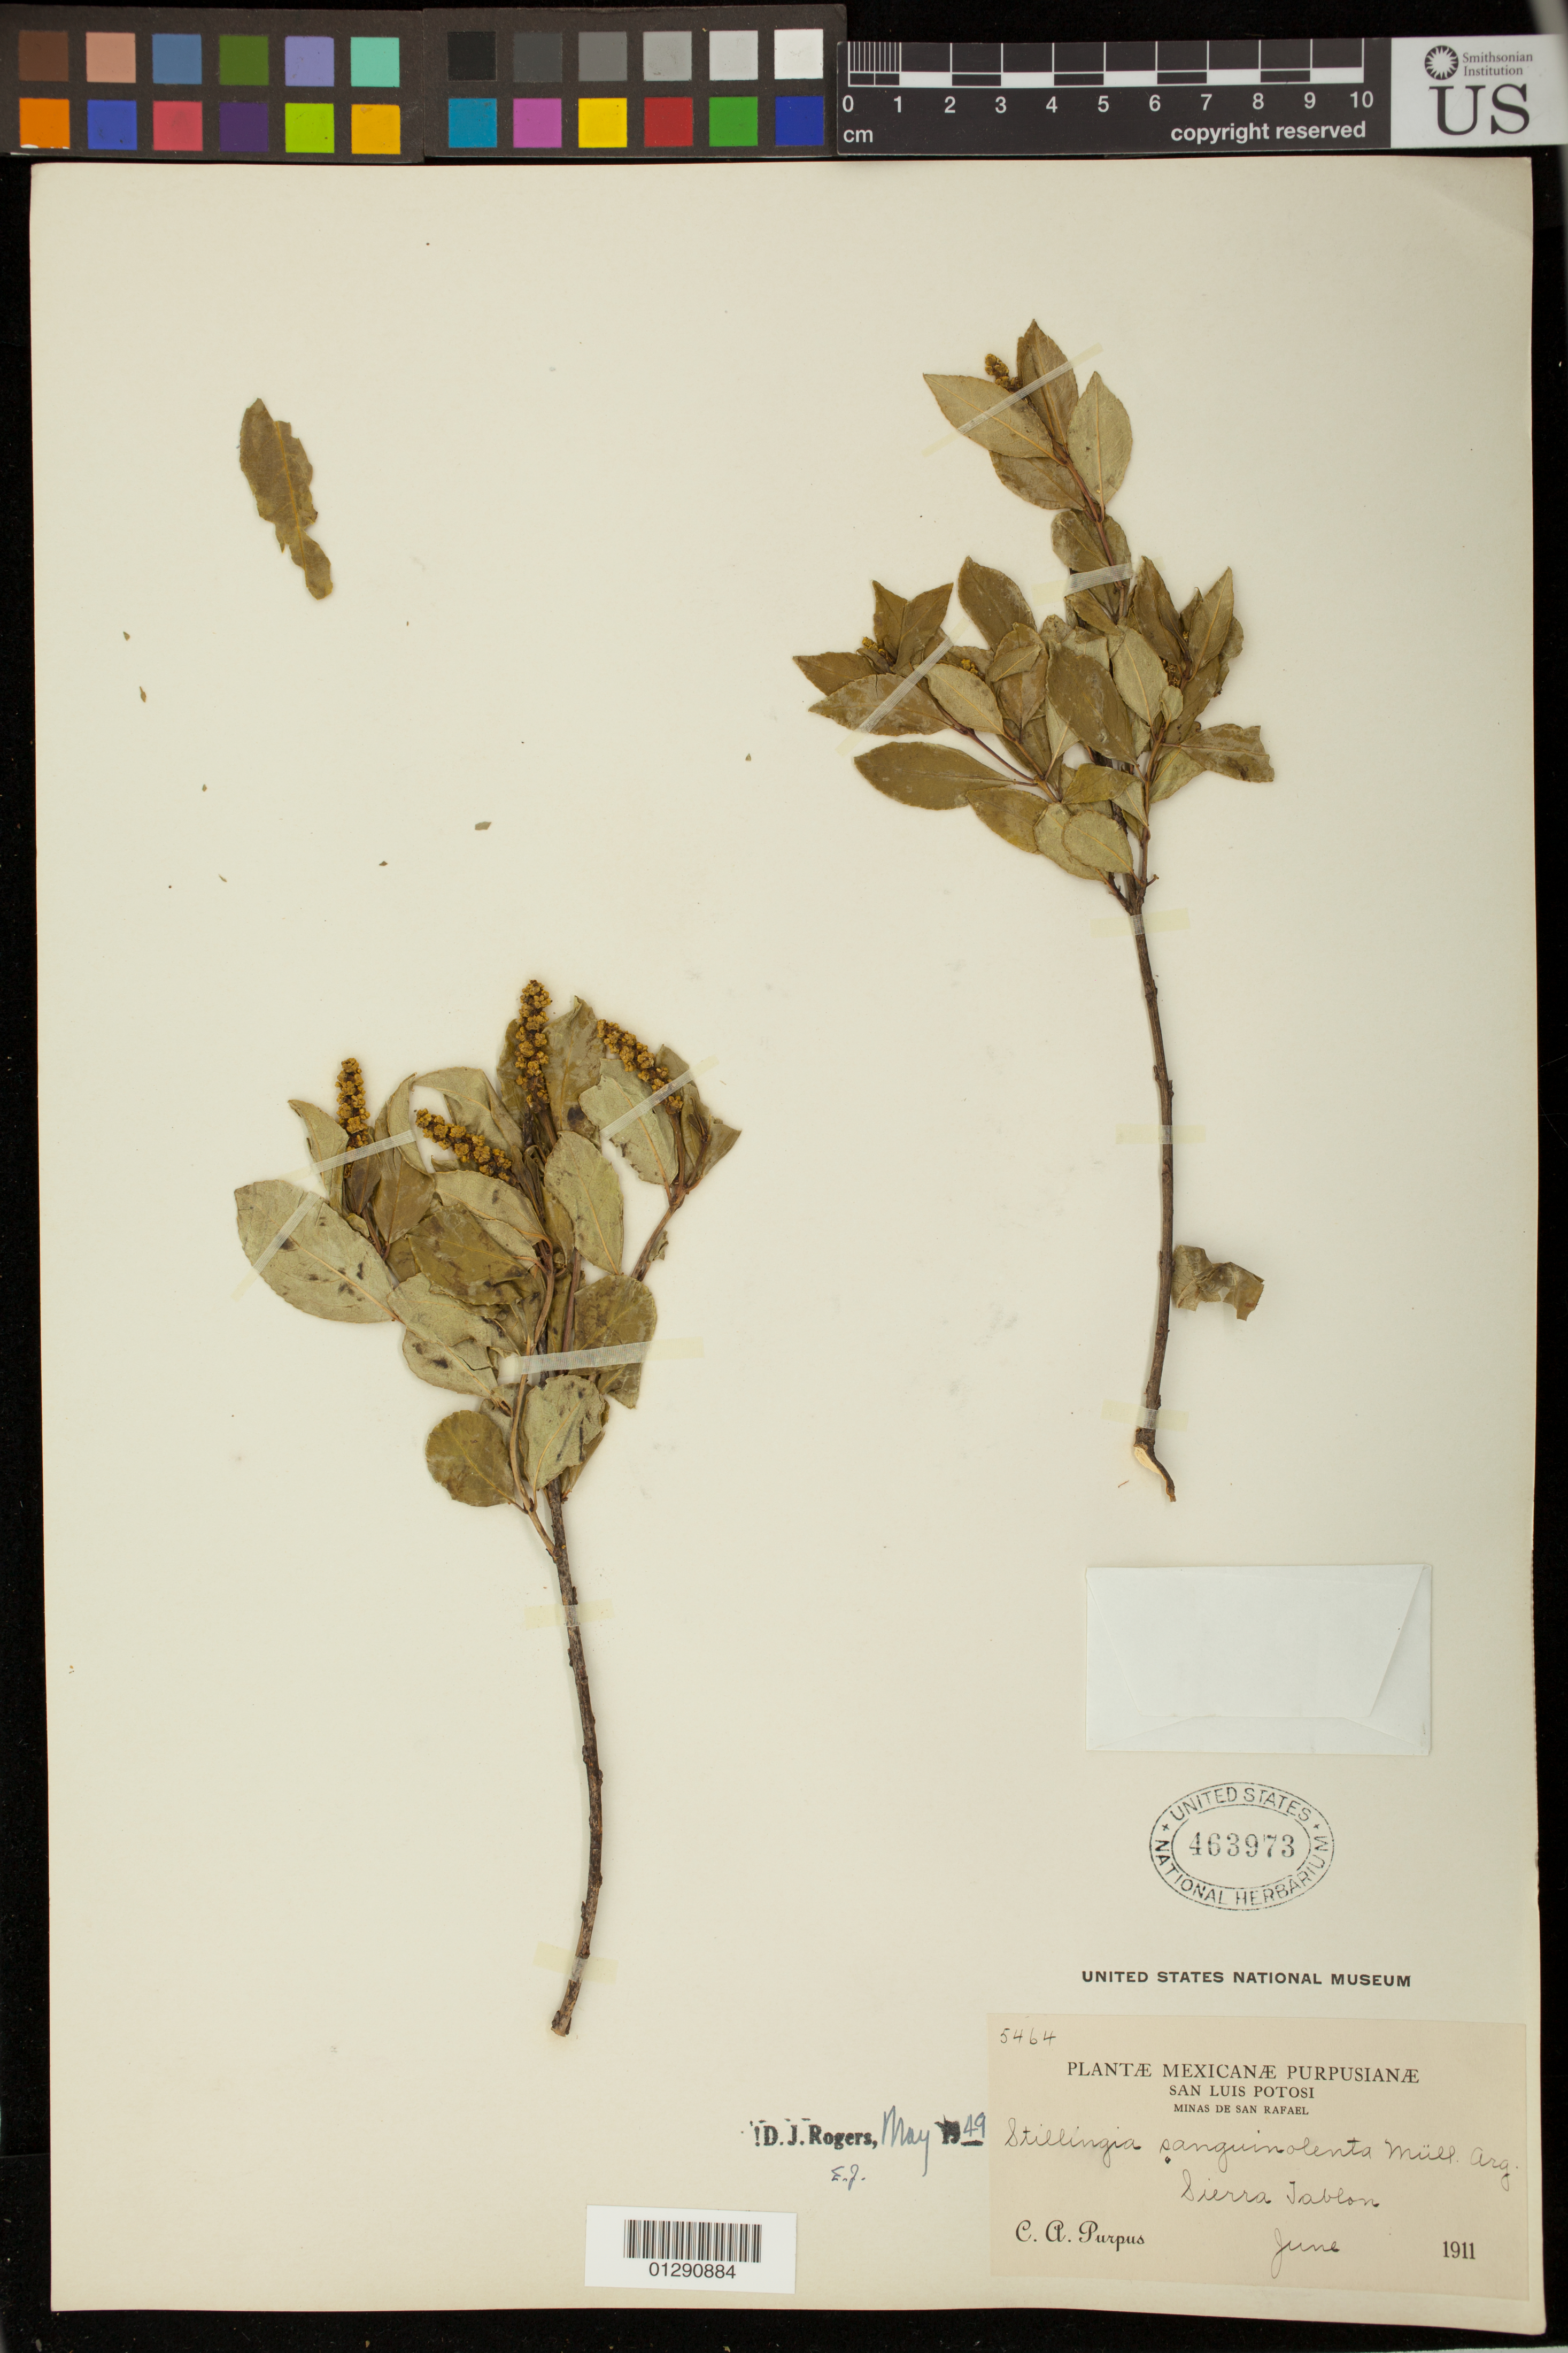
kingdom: Plantae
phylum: Tracheophyta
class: Magnoliopsida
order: Malpighiales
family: Euphorbiaceae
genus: Stillingia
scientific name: Stillingia sanguinolenta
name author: Müll. Arg.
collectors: C. A. Purpus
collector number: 5464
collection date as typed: Jun 1911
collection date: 1911-06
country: Mexico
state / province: San Luis Potosi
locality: Minas de San Rafael, Sierra Tablon.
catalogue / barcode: US 463973